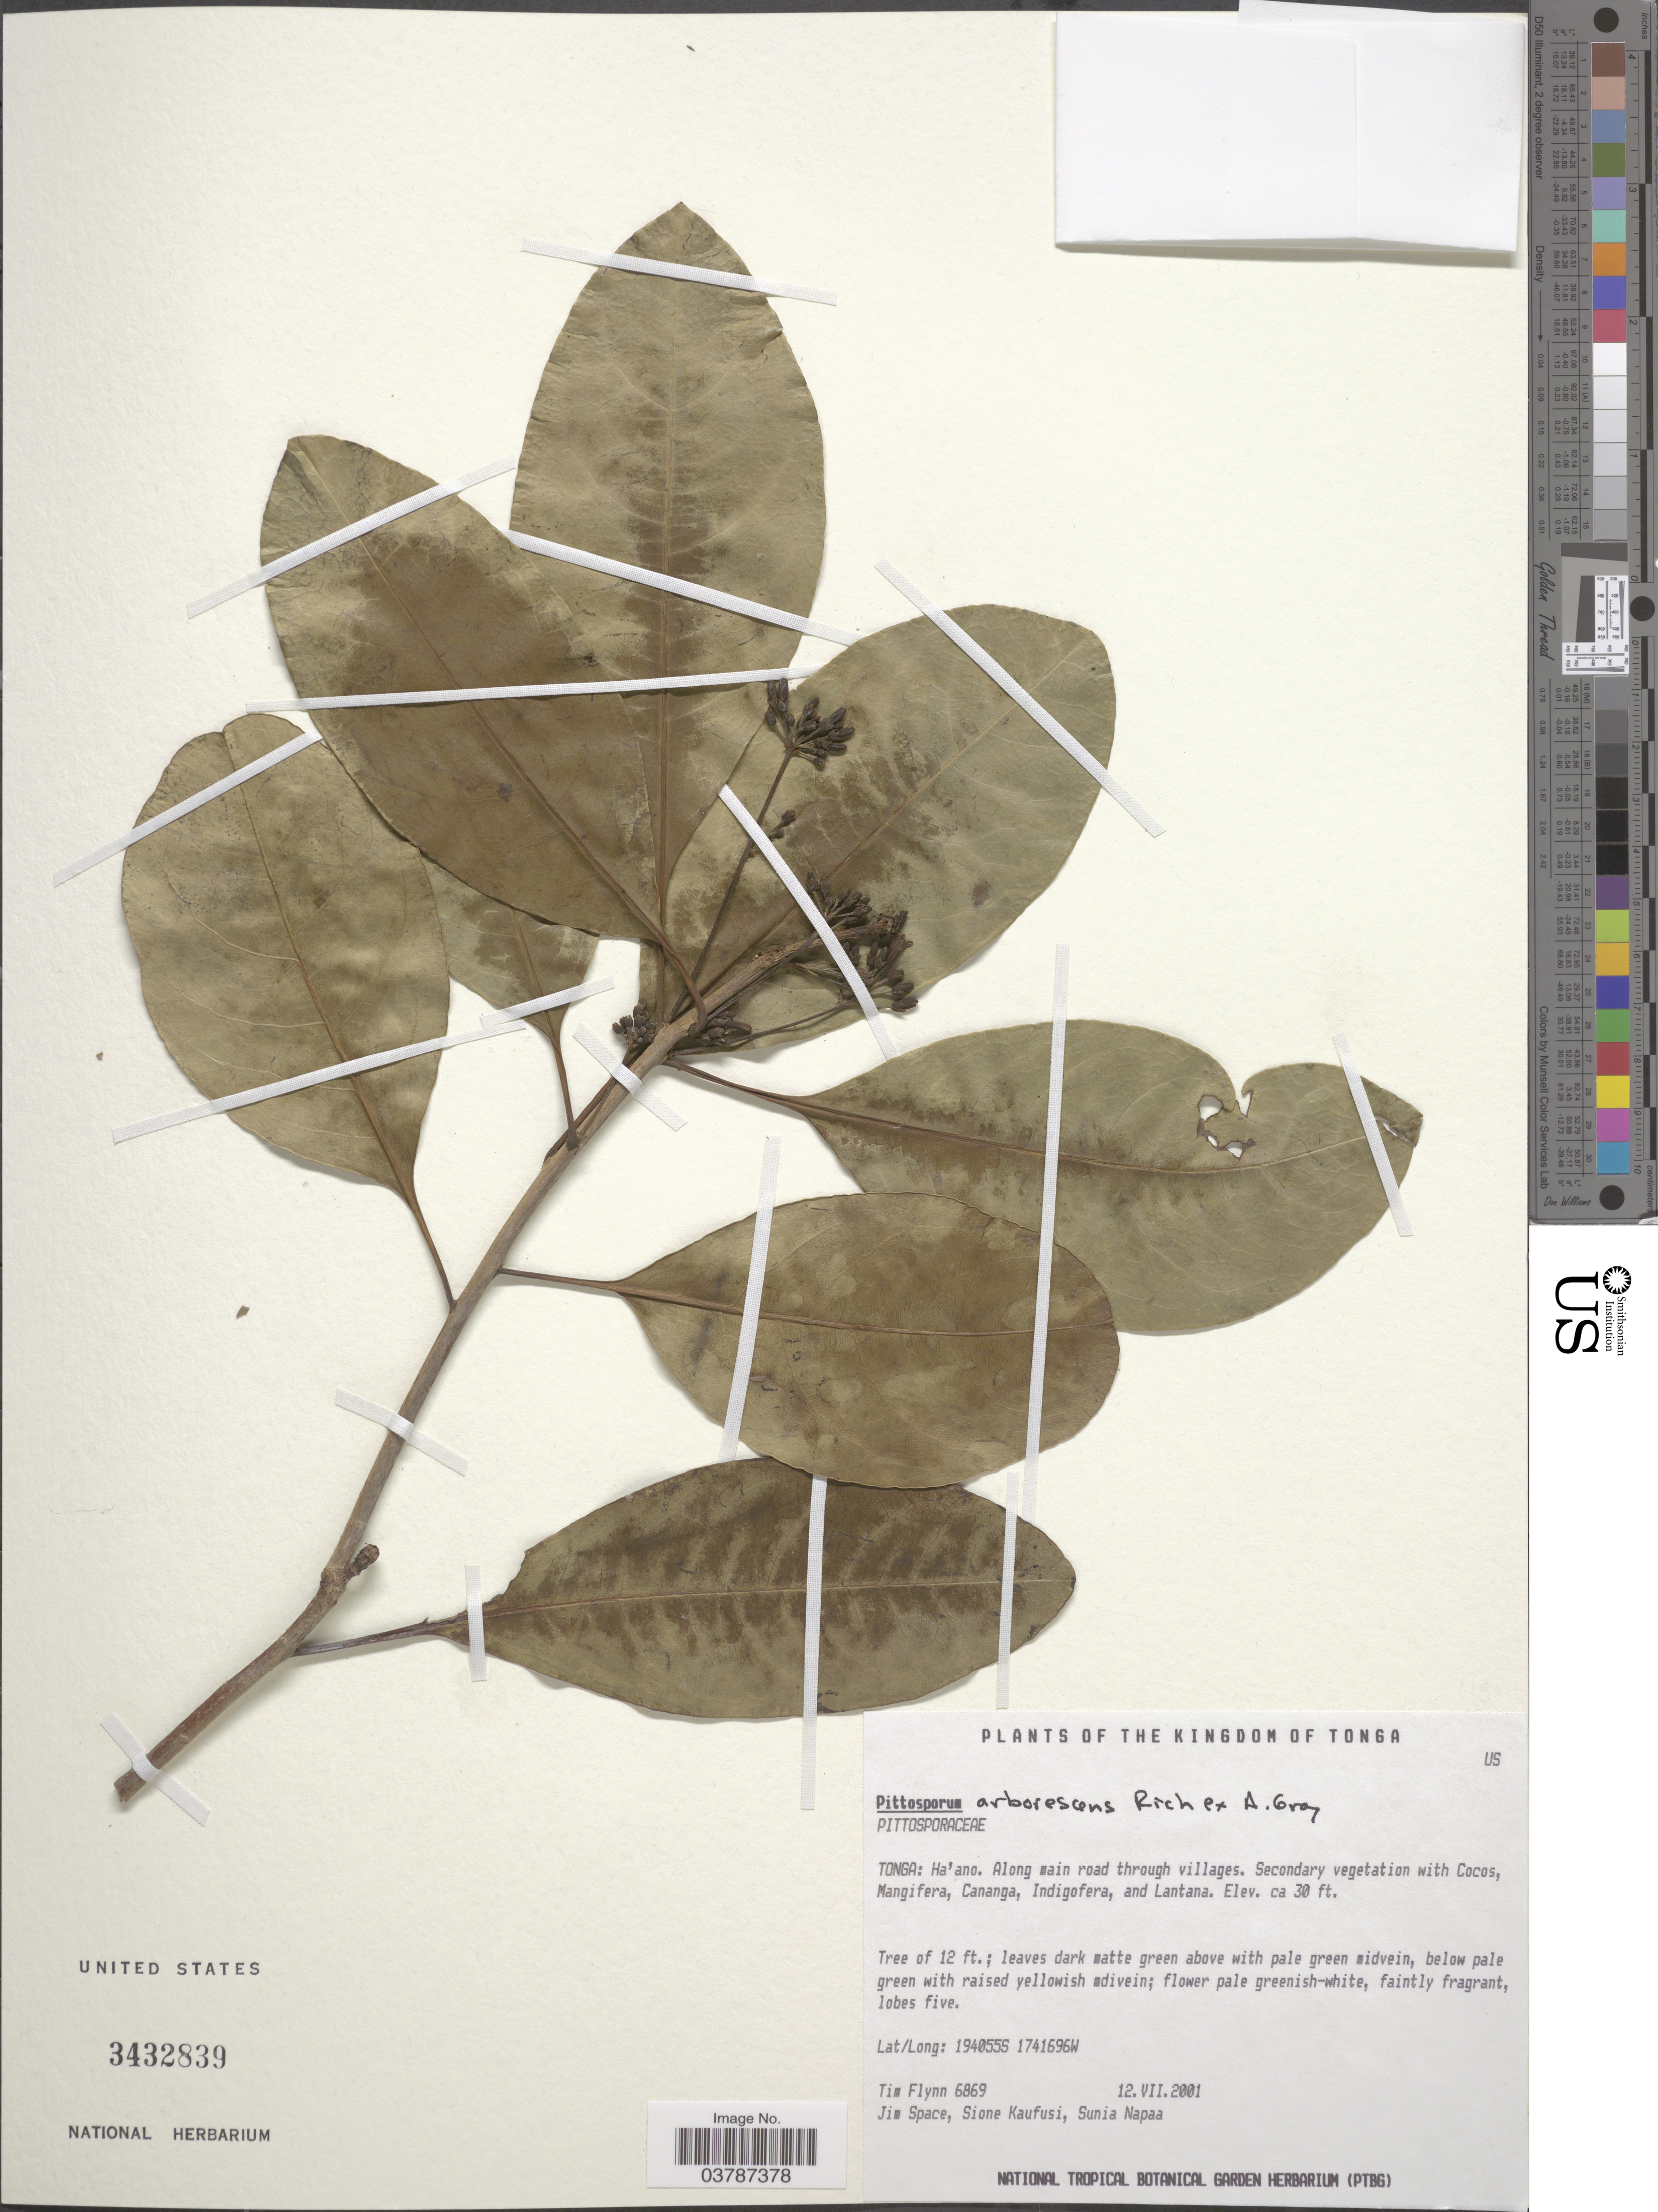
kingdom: Plantae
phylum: Tracheophyta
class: Magnoliopsida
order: Apiales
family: Pittosporaceae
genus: Pittosporum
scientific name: Pittosporum arborescens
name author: Rich. ex A. Gray in Wilkes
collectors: T. Flynn, J. Space, S. Kaufusi & S. Napaa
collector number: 6869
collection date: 2001-07-12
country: Tonga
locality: The Kingdom of Tonga. Ha'ano. Along main road through villages.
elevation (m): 9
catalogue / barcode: US 3432839